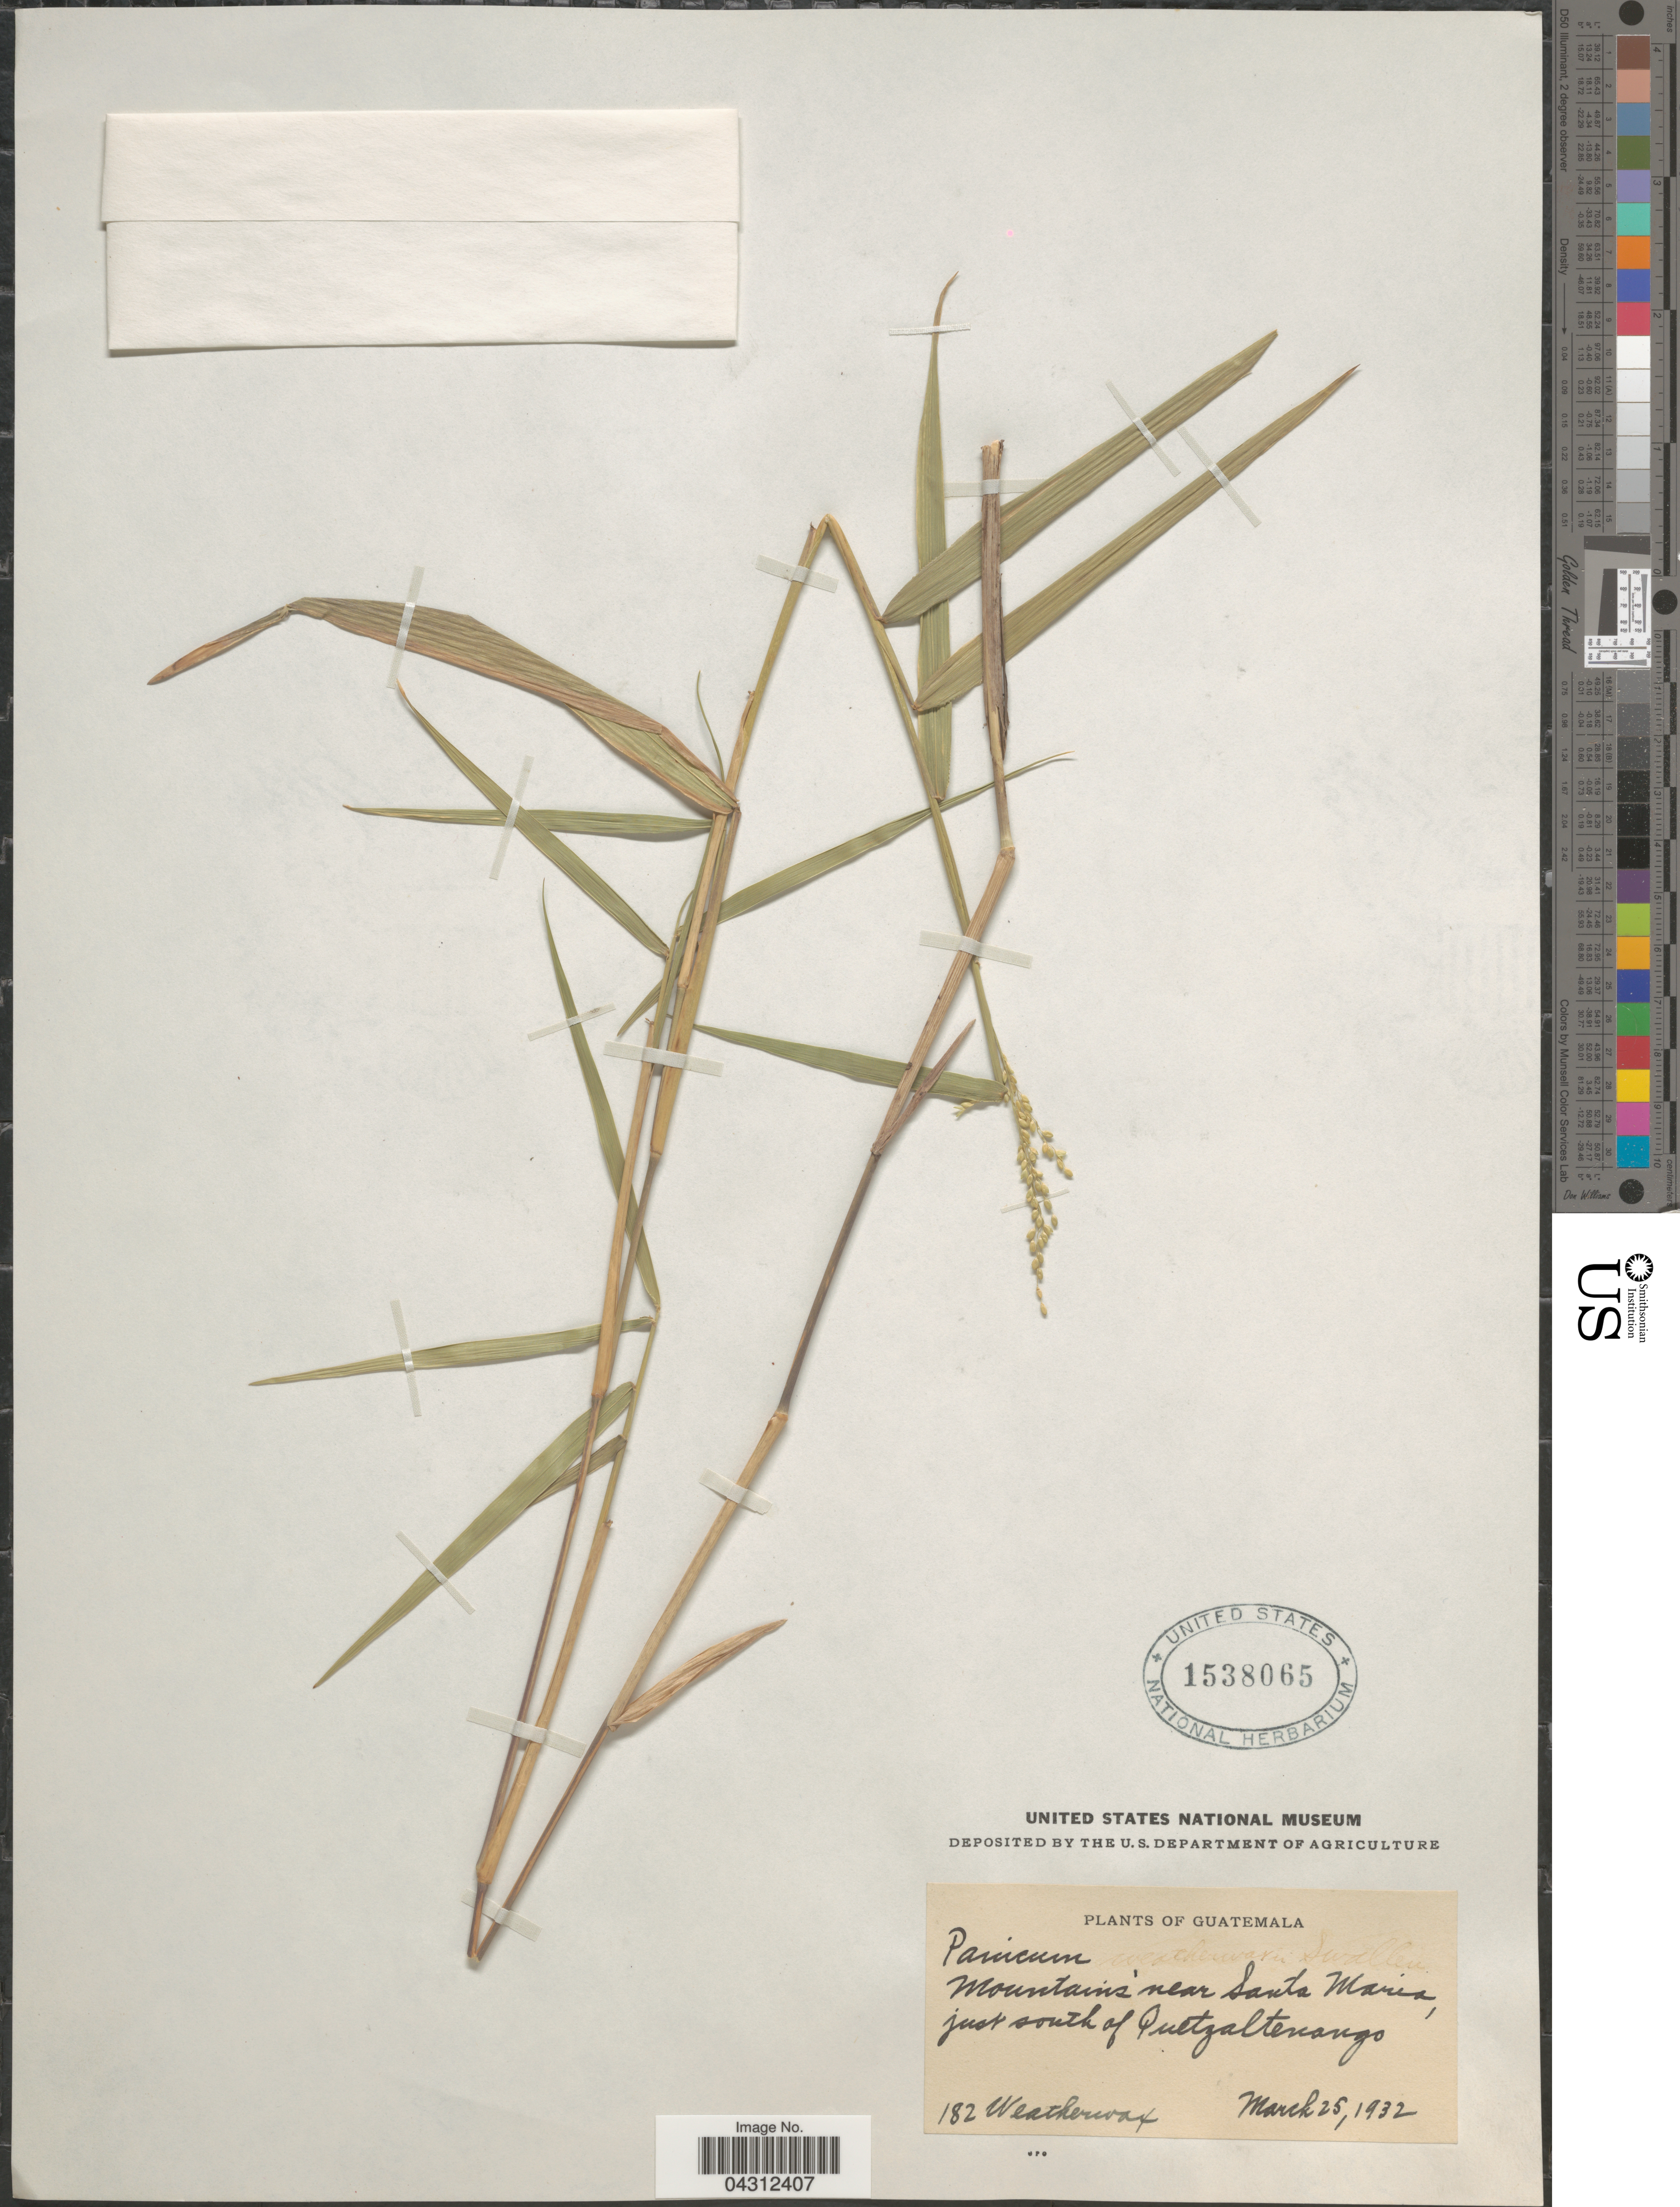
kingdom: Plantae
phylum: Tracheophyta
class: Liliopsida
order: Poales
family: Poaceae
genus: Panicum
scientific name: Panicum sp.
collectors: -. Weatherwax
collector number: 182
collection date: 1932-03-25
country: Guatemala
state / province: Quetzaltenango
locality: Mountains near Santa Maria, just south of Quetzaltenango.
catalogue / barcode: US 1538065